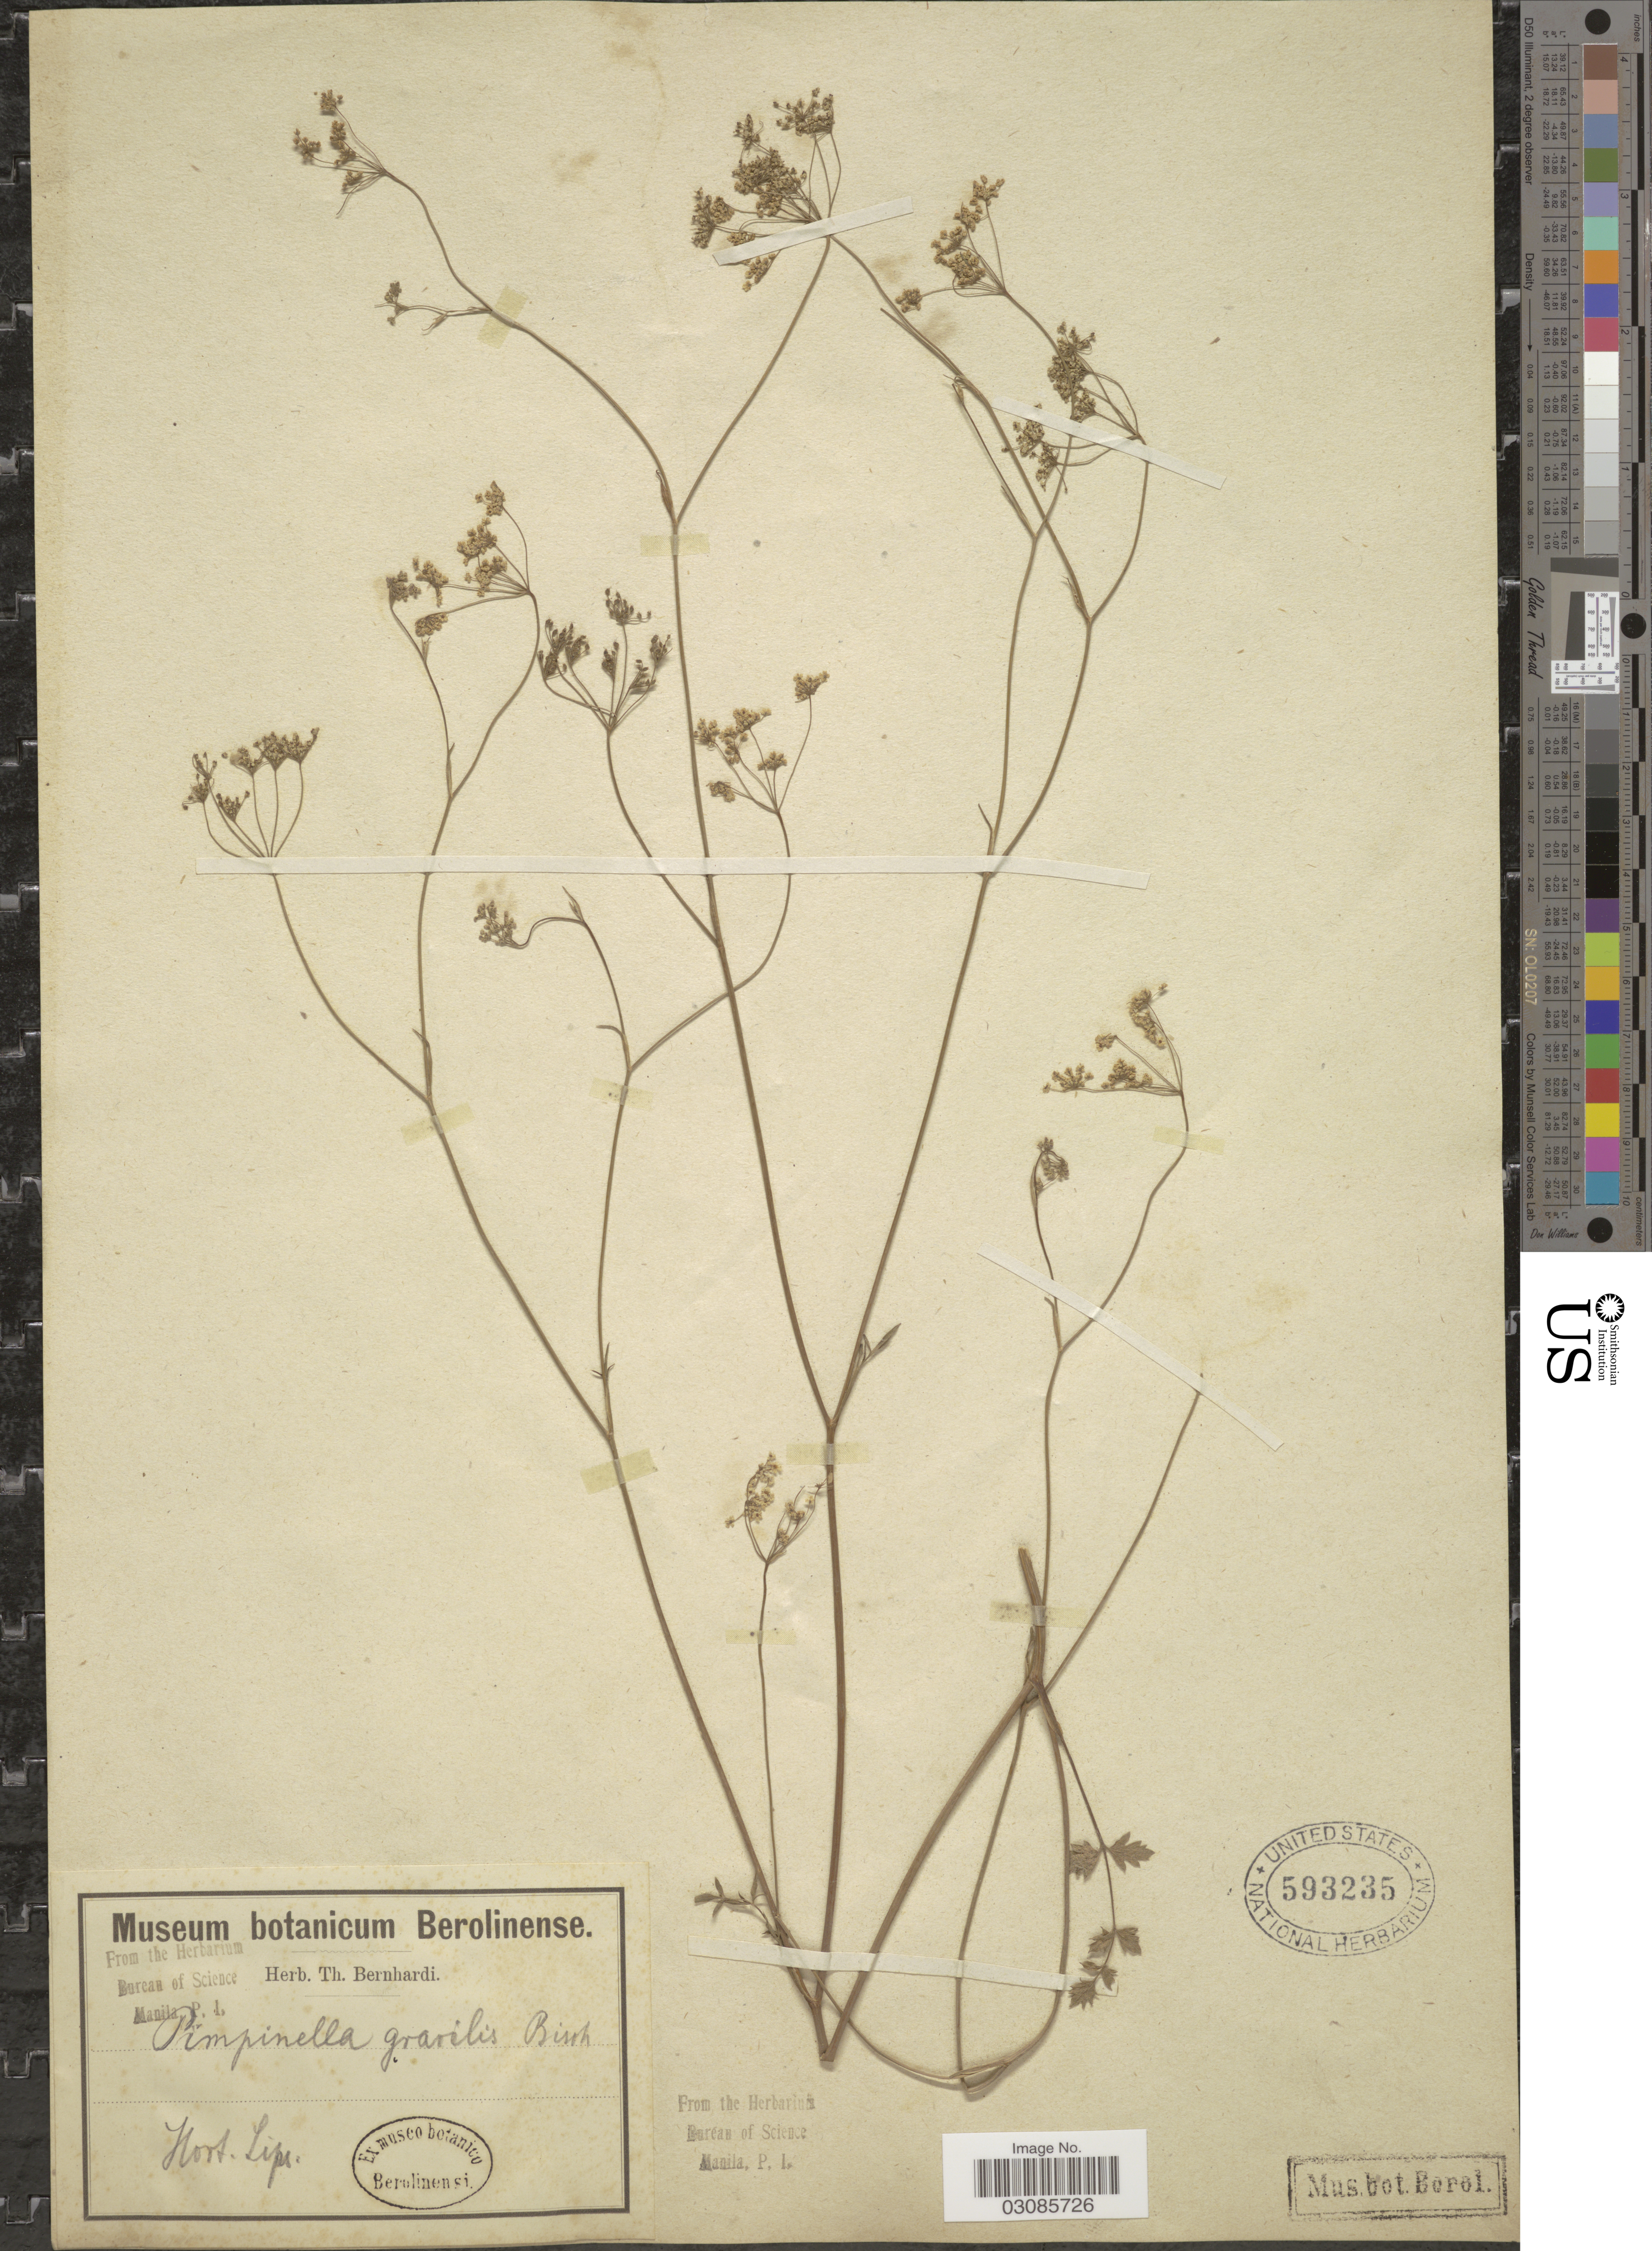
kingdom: Plantae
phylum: Tracheophyta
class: Magnoliopsida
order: Apiales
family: Apiaceae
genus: Pimpinella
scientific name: Pimpinella gracilis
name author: Bisch.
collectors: Hort Lips.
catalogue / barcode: US 593235